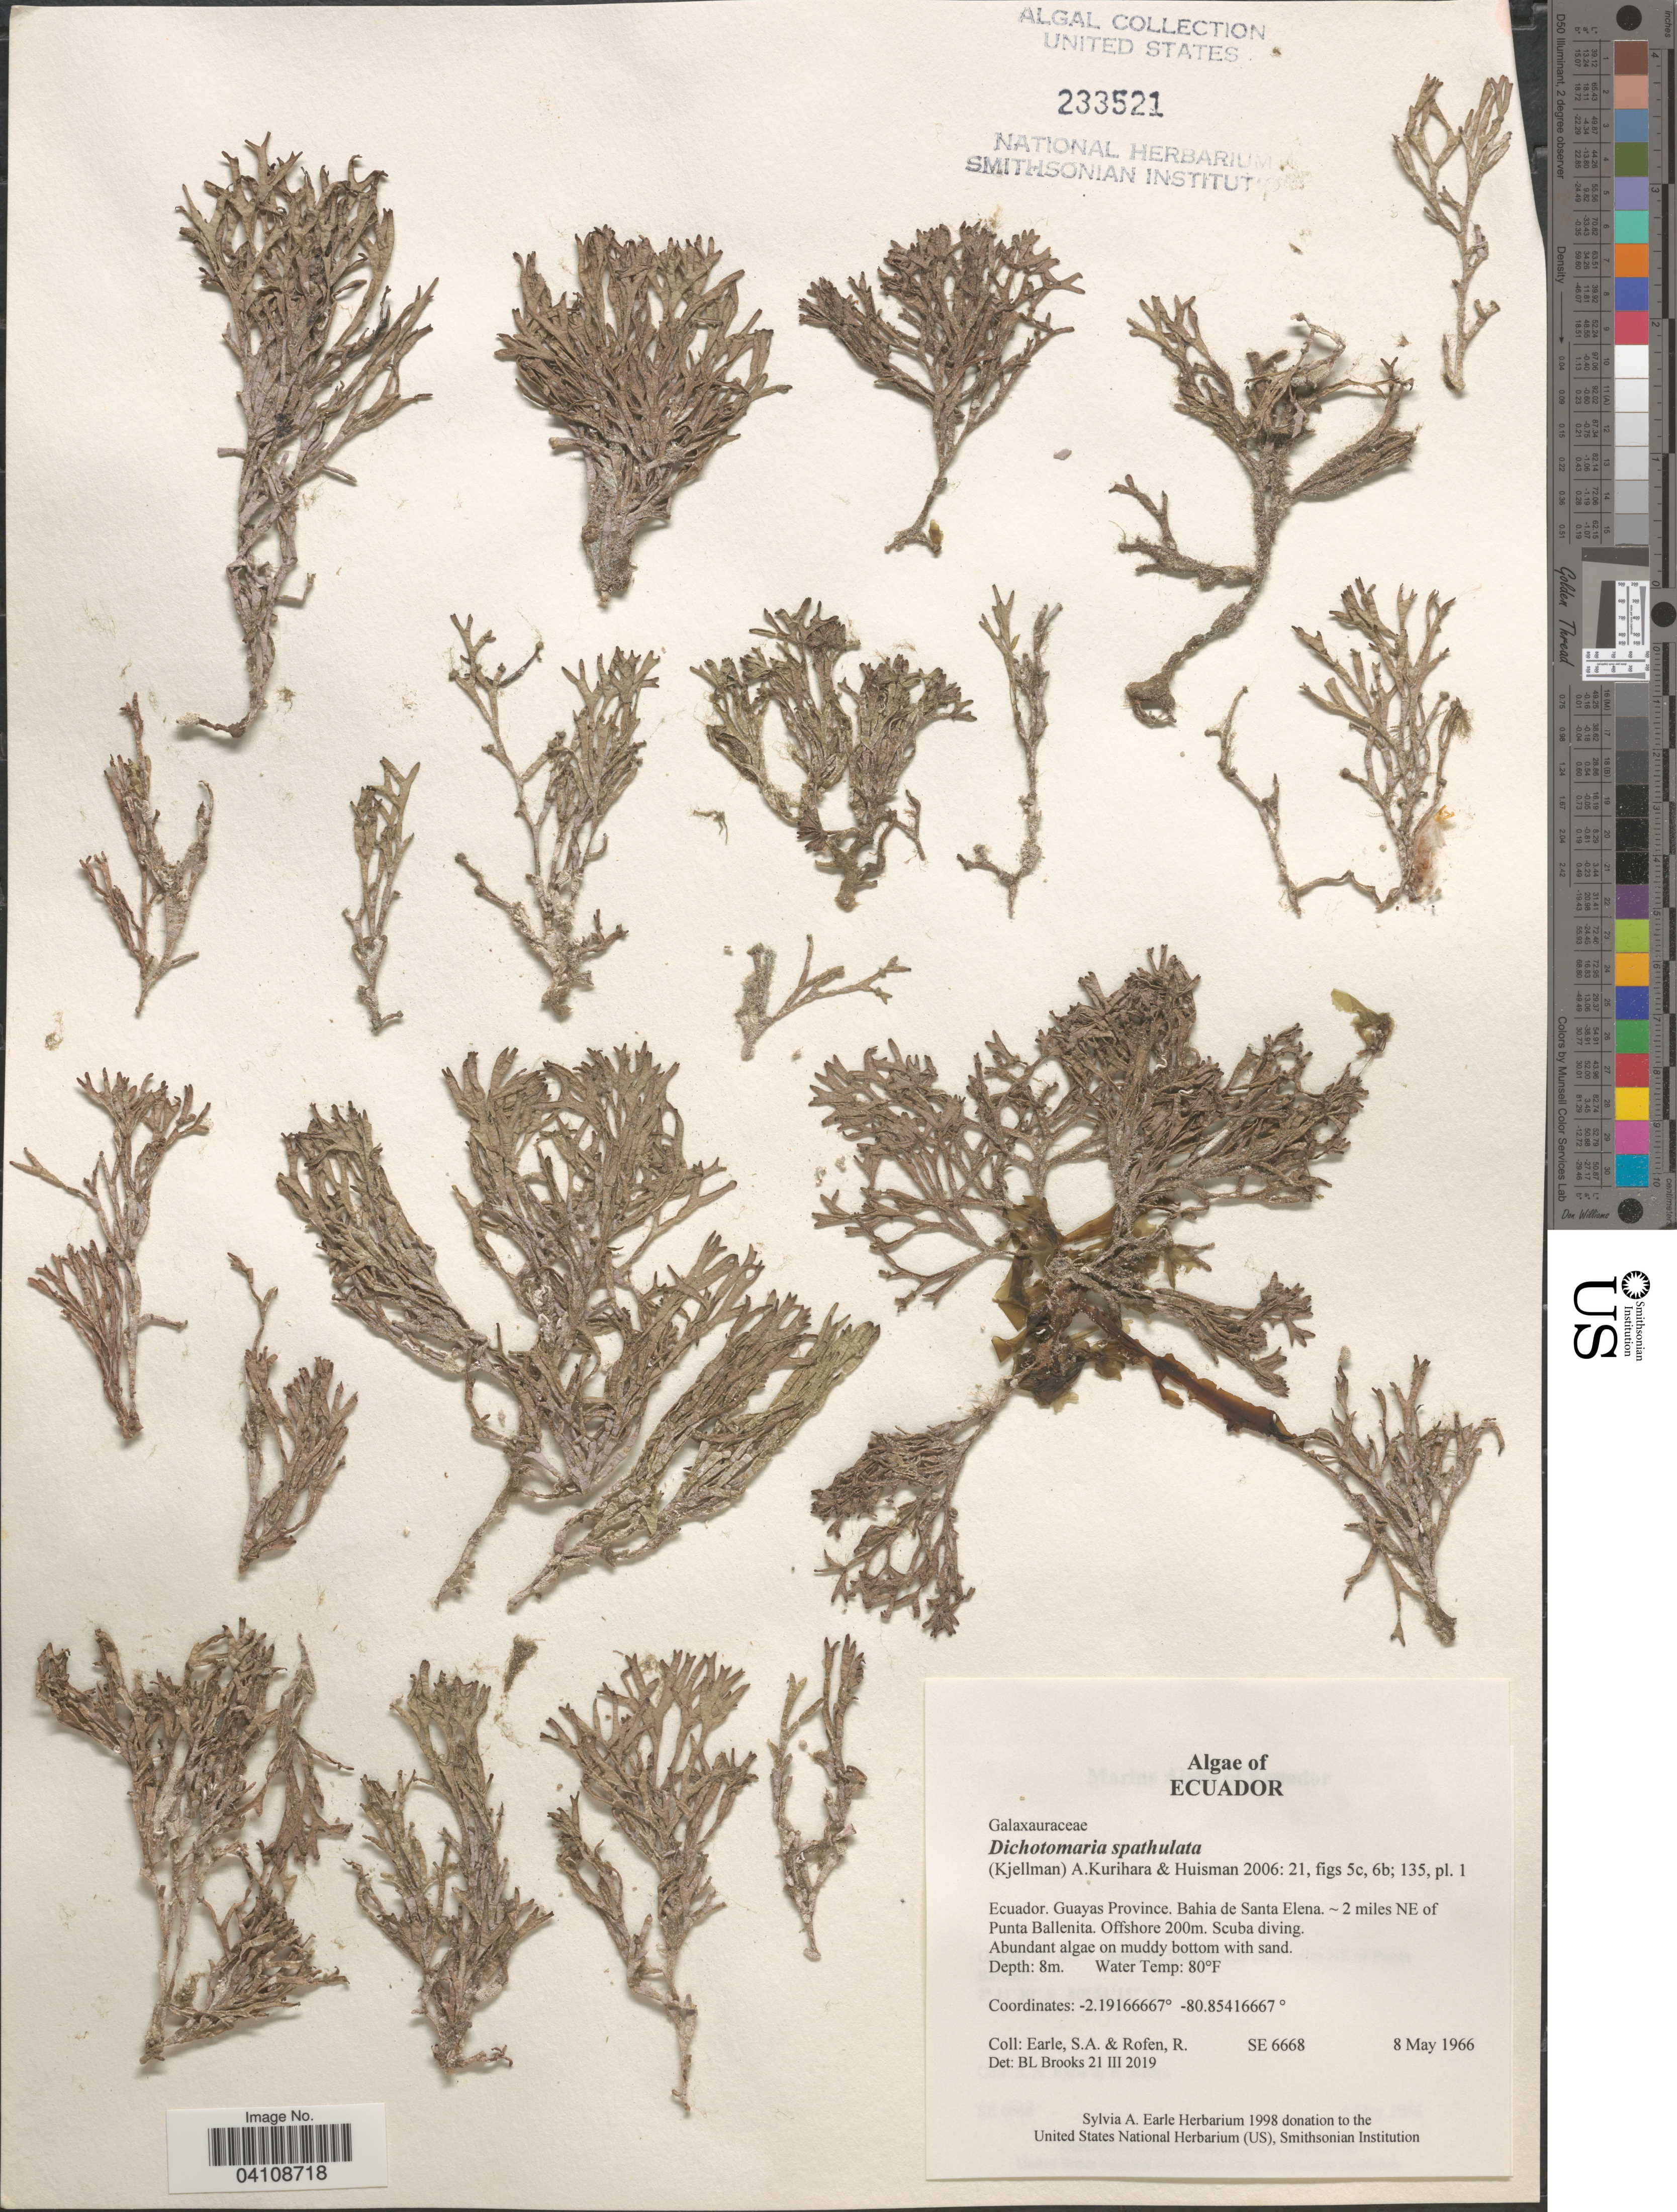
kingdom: Plantae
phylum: Rhodophyta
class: Florideophyceae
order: Nemaliales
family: Galaxauraceae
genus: Dichotomaria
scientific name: Dichotomaria spathulata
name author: (Kjellm.) A. Kurihara & Huisman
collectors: S. A. Earle & R. Rofen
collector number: SE6668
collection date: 1966-05-08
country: Ecuador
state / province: Guayas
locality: Bahia de Santa Elena ~ 2 miles NE of Punta Ballenita. Offshore 200m.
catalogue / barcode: US 233521